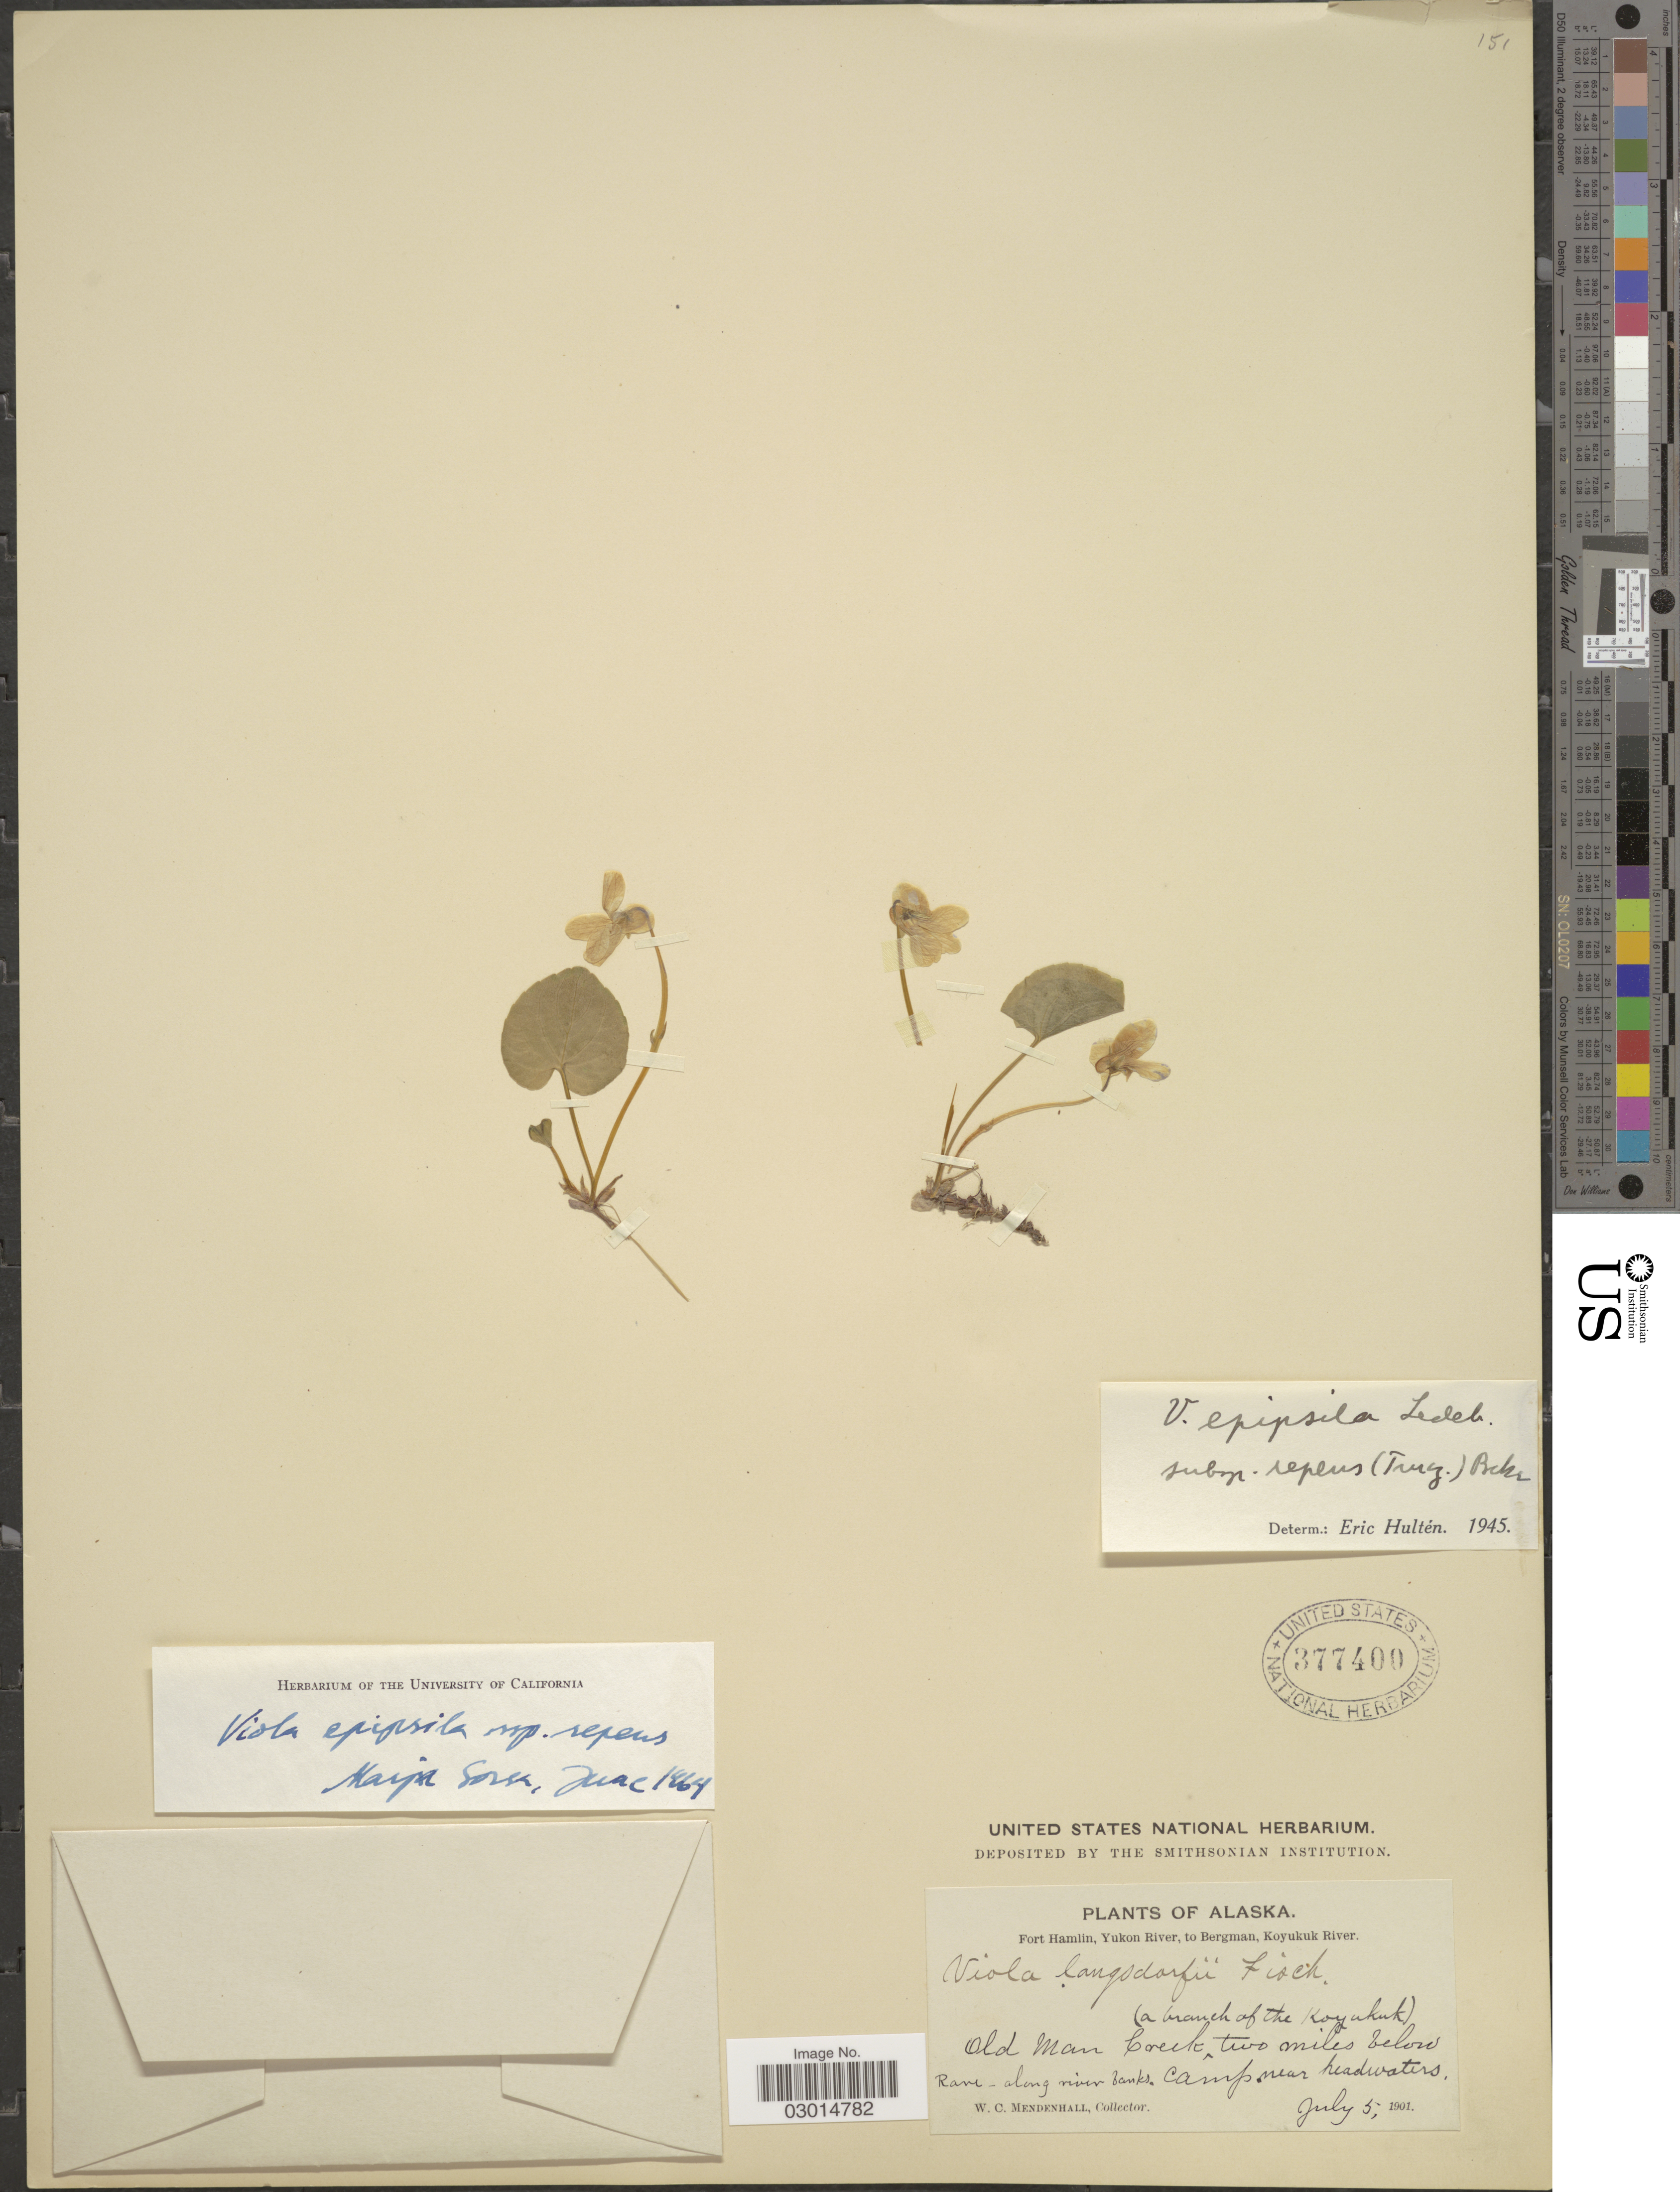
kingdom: Plantae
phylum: Tracheophyta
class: Magnoliopsida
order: Malpighiales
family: Violaceae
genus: Viola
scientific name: Viola epipsila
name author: Ledeb.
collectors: W. Mendenhall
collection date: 1901-07-05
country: United States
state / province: Alaska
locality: Fort Hamlin, Yukon River, to Bergman, Koyukuk River. Old Man Creek, two miles below camp near headwaters.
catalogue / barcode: US 377400